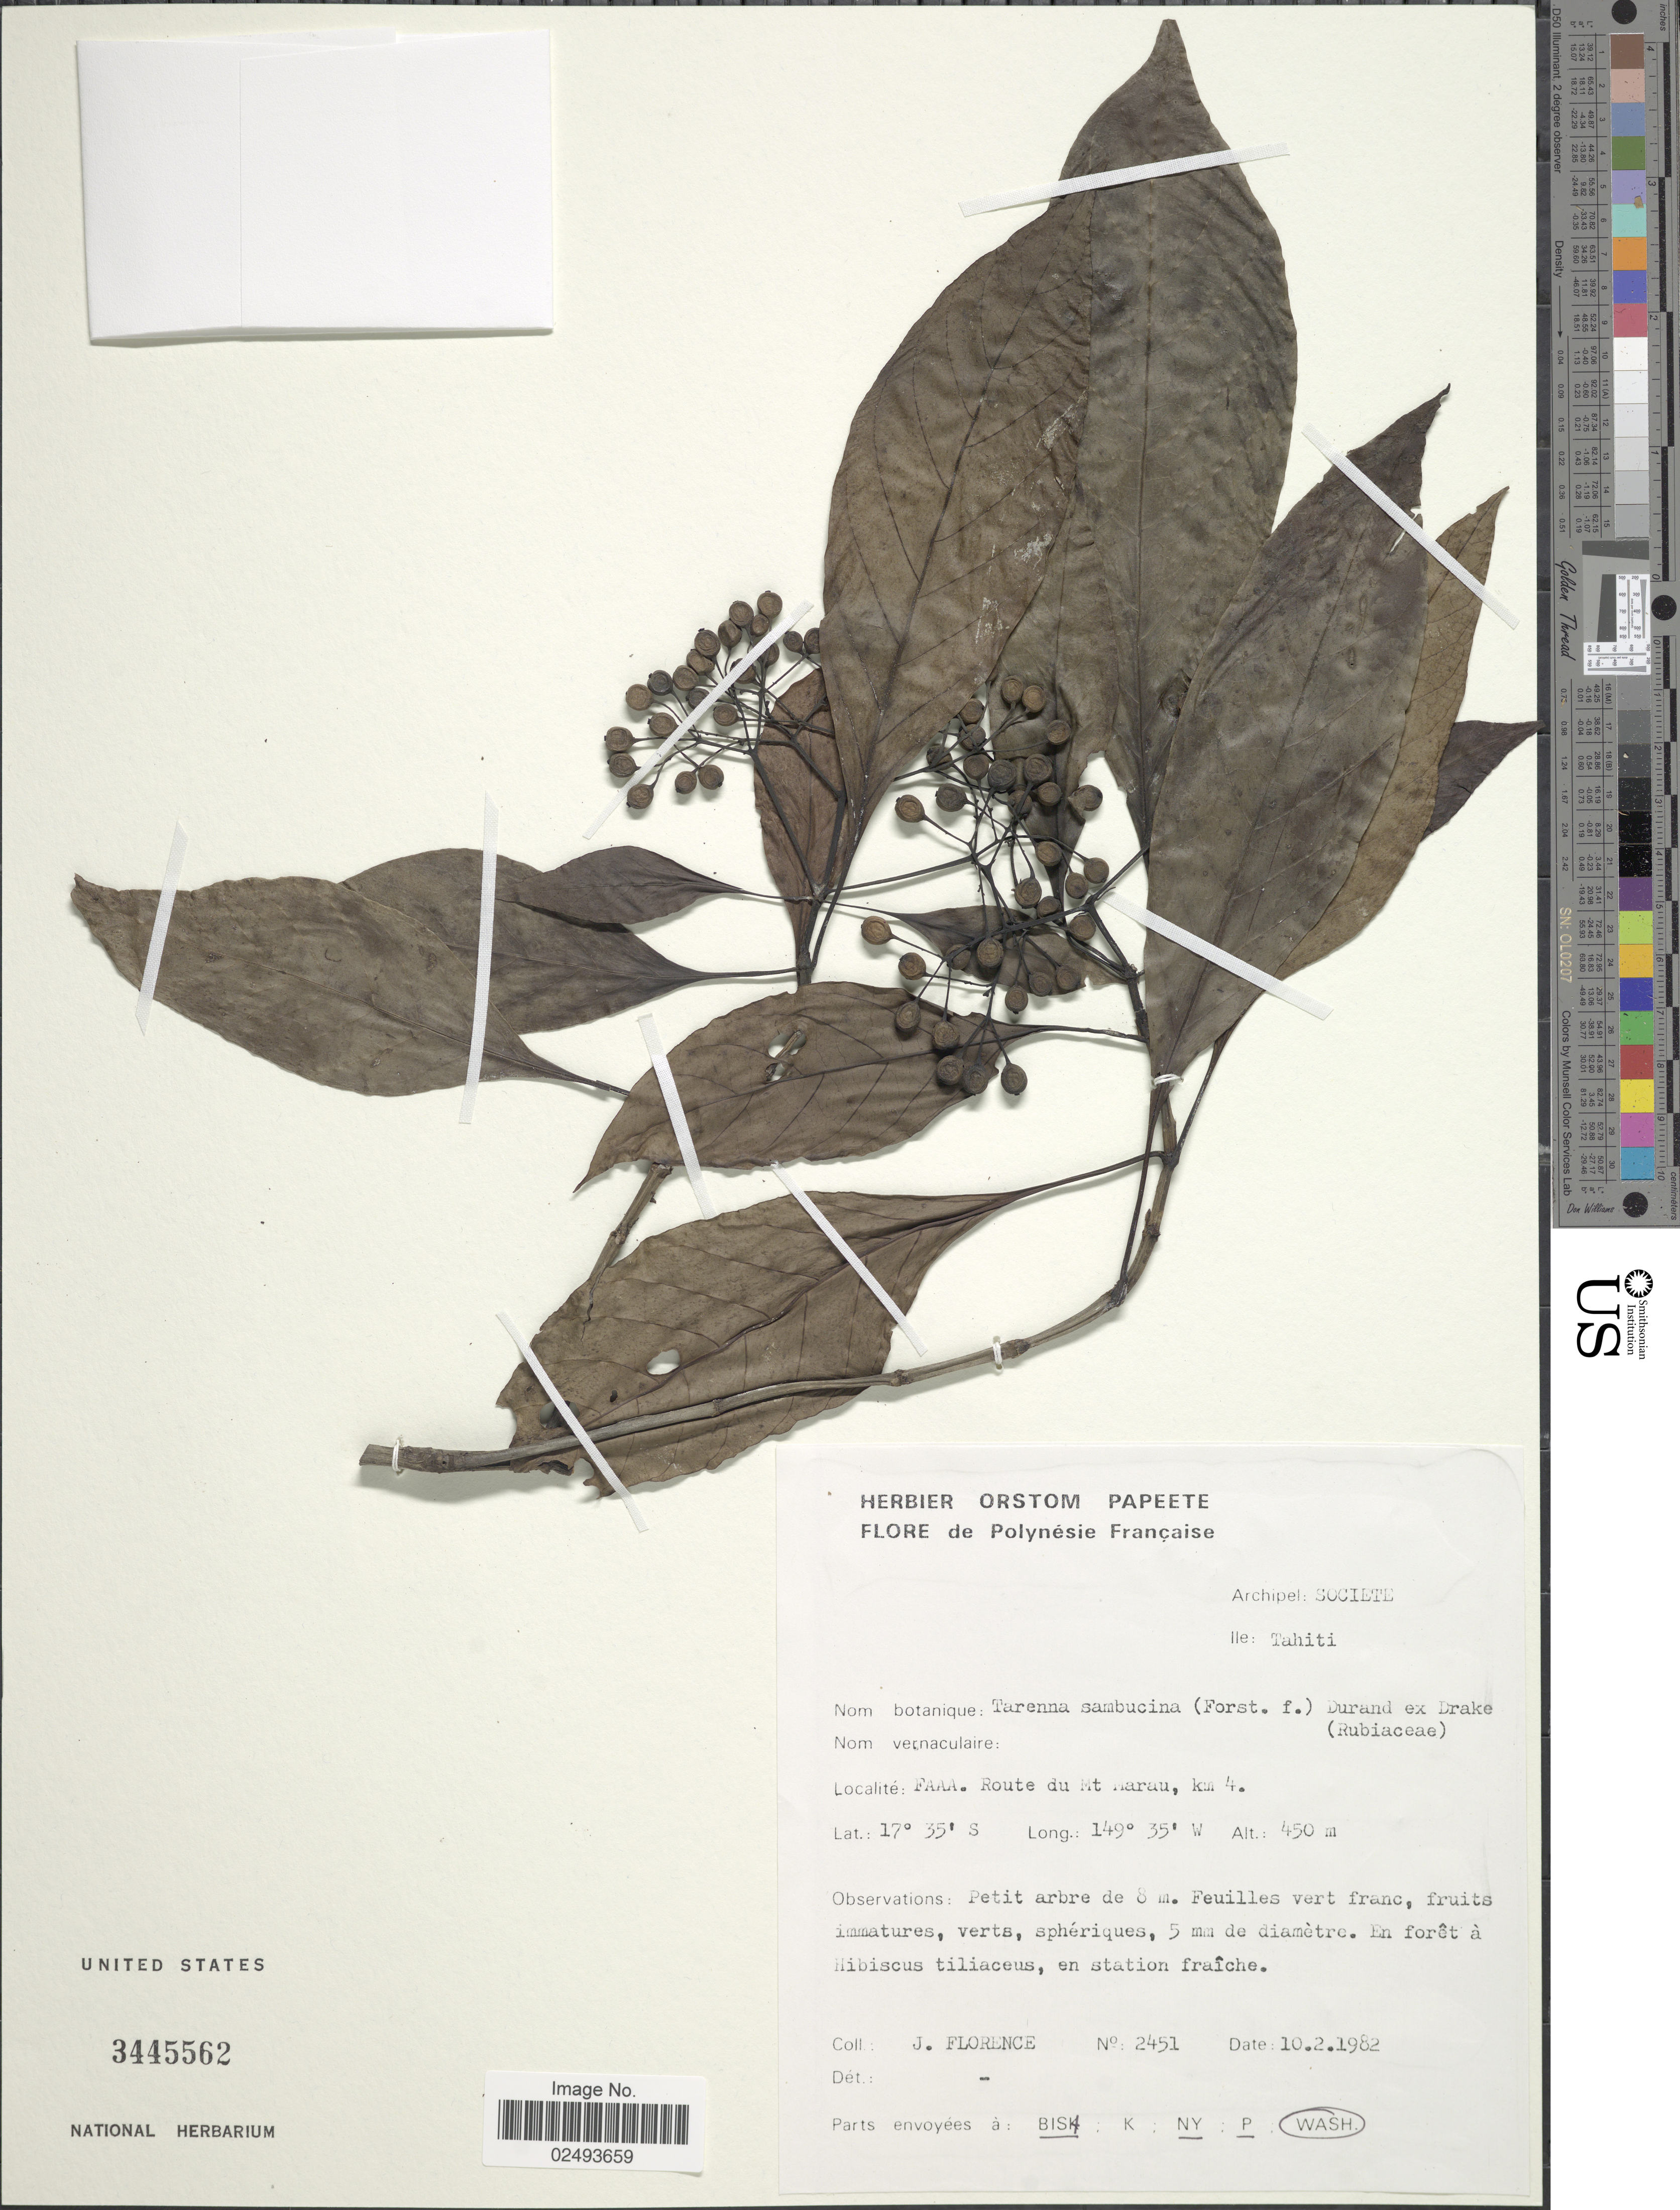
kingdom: Plantae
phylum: Tracheophyta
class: Magnoliopsida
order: Gentianales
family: Rubiaceae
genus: Tarenna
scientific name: Tarenna sambucina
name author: (G. Forst.) Drake ex Durand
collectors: J. Florence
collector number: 2451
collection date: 1982-02-10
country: French Polynesia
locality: Archipel: Societe, Ile: Tahiti, Faaa, Route du Mt Marau, Km 4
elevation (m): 450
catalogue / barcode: US 3445562